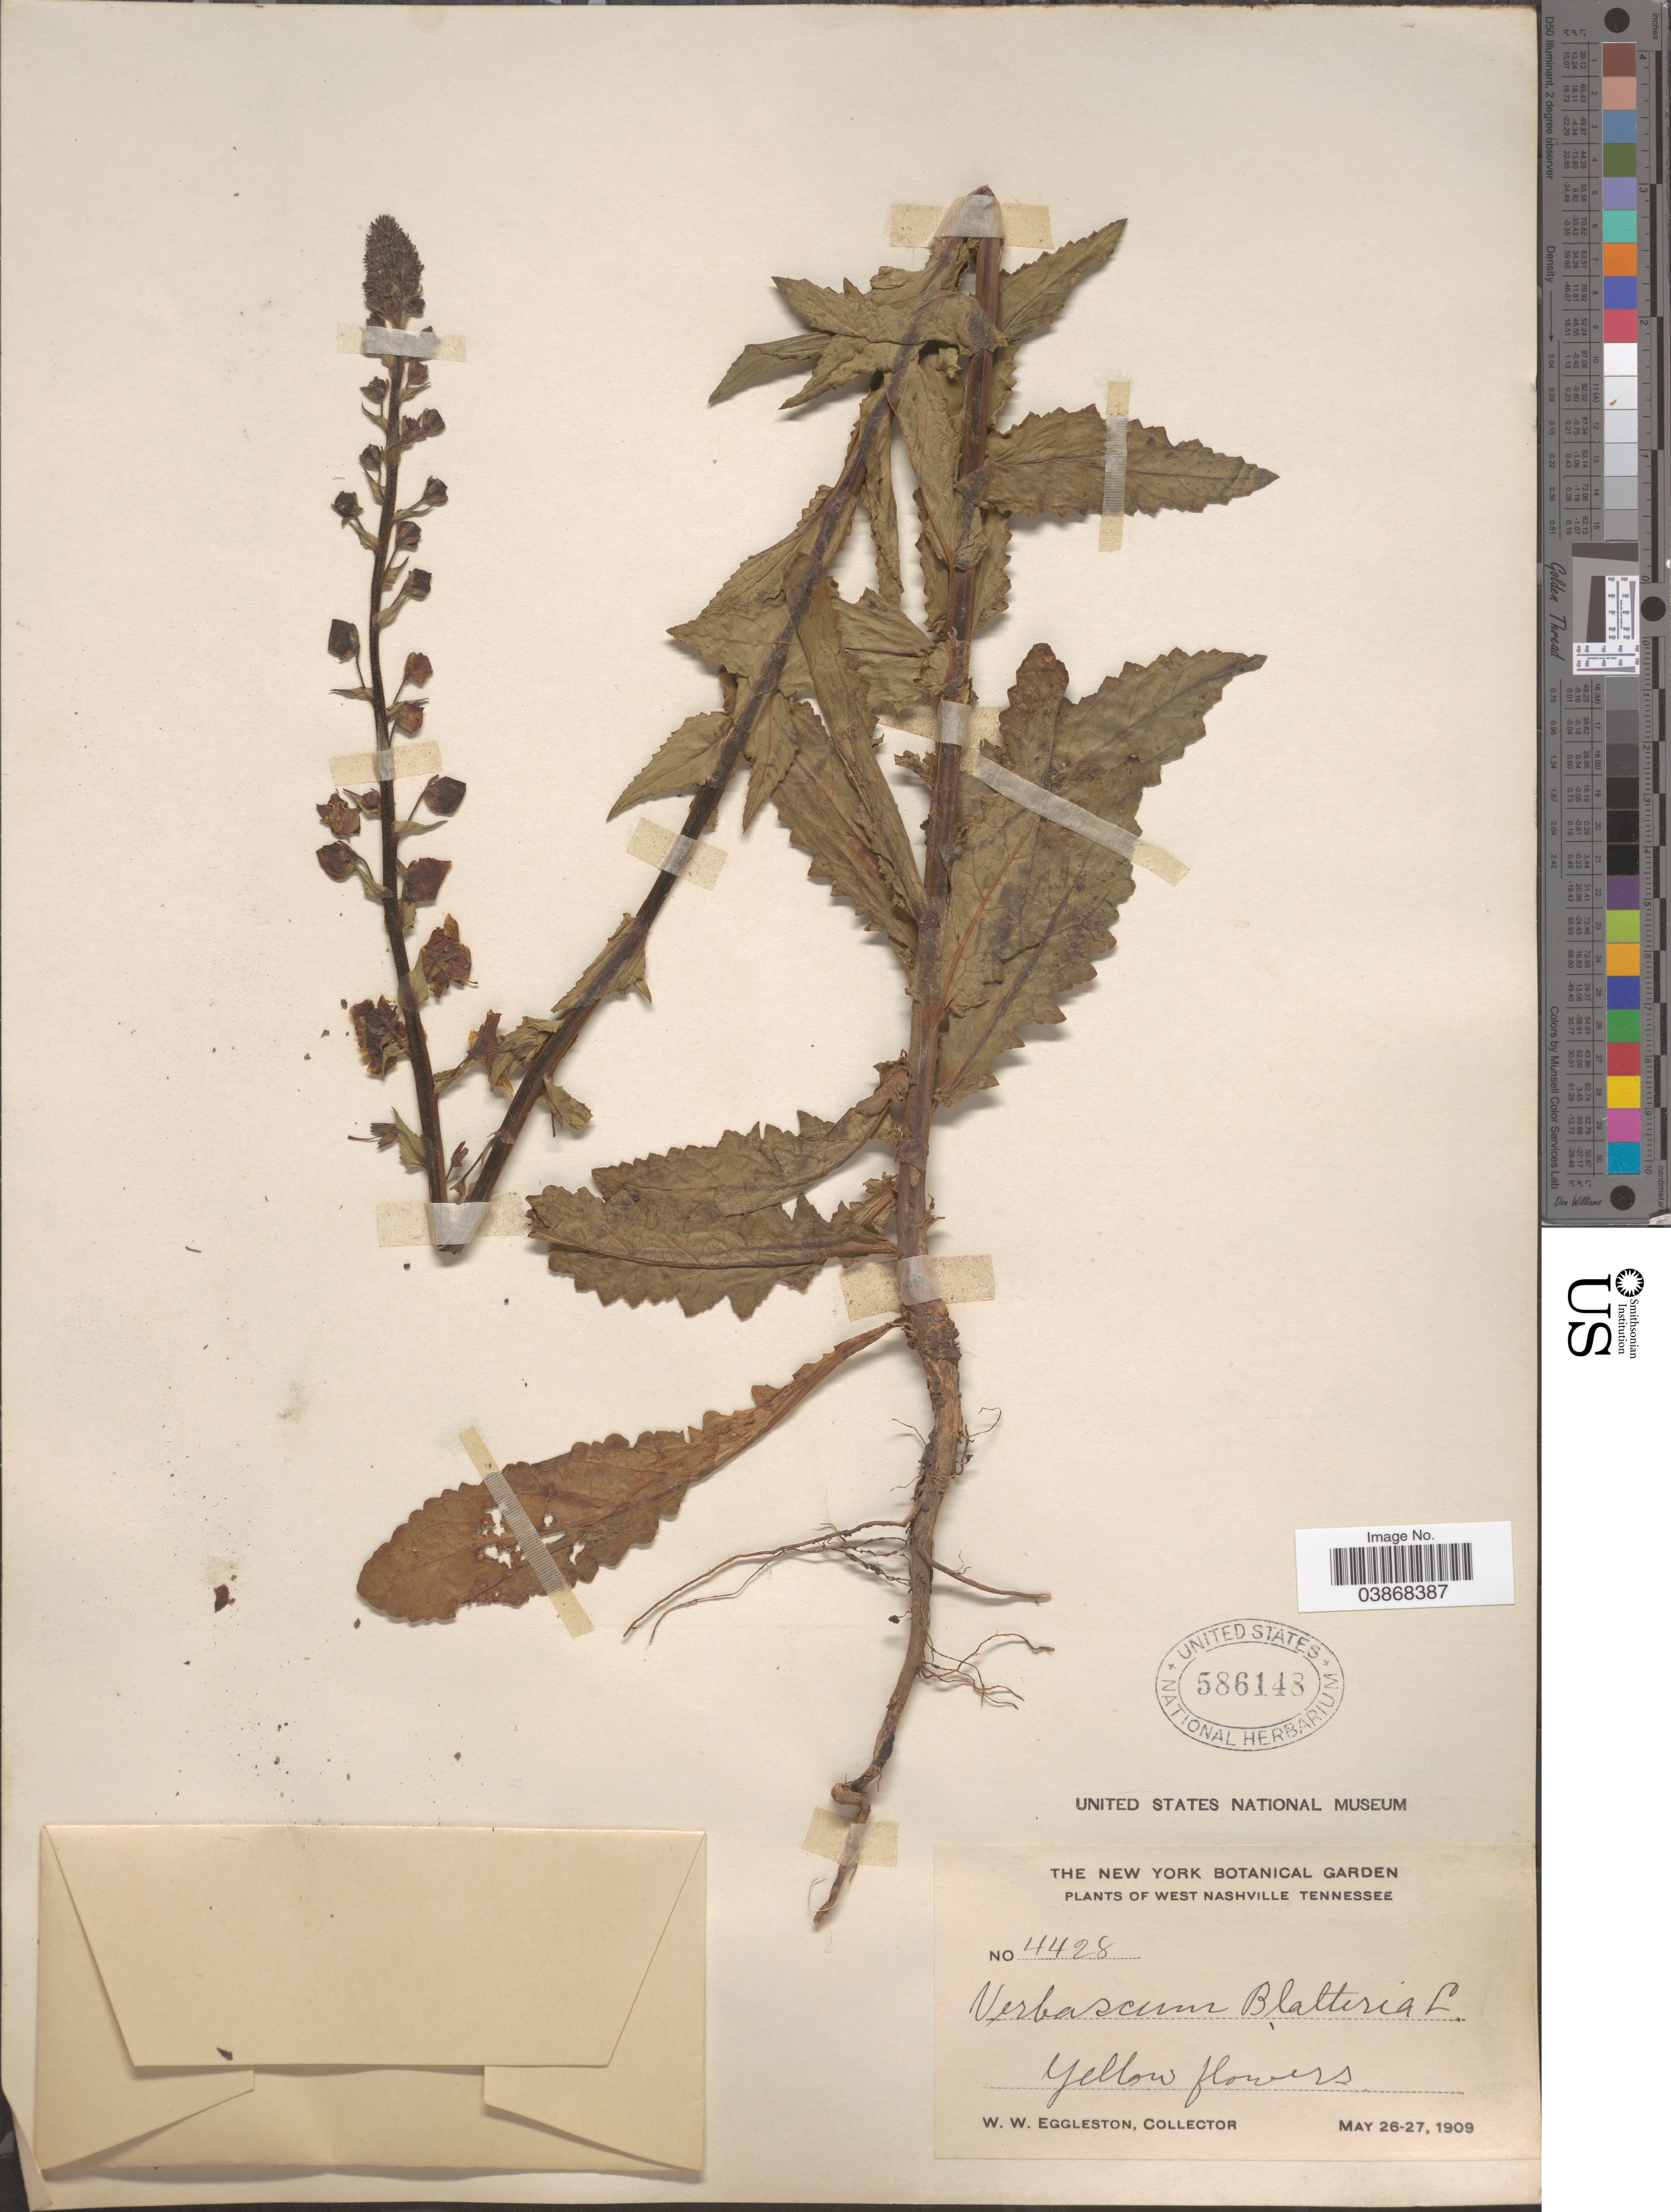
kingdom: Plantae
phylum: Tracheophyta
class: Magnoliopsida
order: Lamiales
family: Scrophulariaceae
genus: Verbascum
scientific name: Verbascum blattaria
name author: L.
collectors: W. W. Eggleston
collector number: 4428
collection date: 1909-05-26/1909-05-27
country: United States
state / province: Tennessee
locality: West Nashville Tennessee.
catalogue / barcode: US 586148